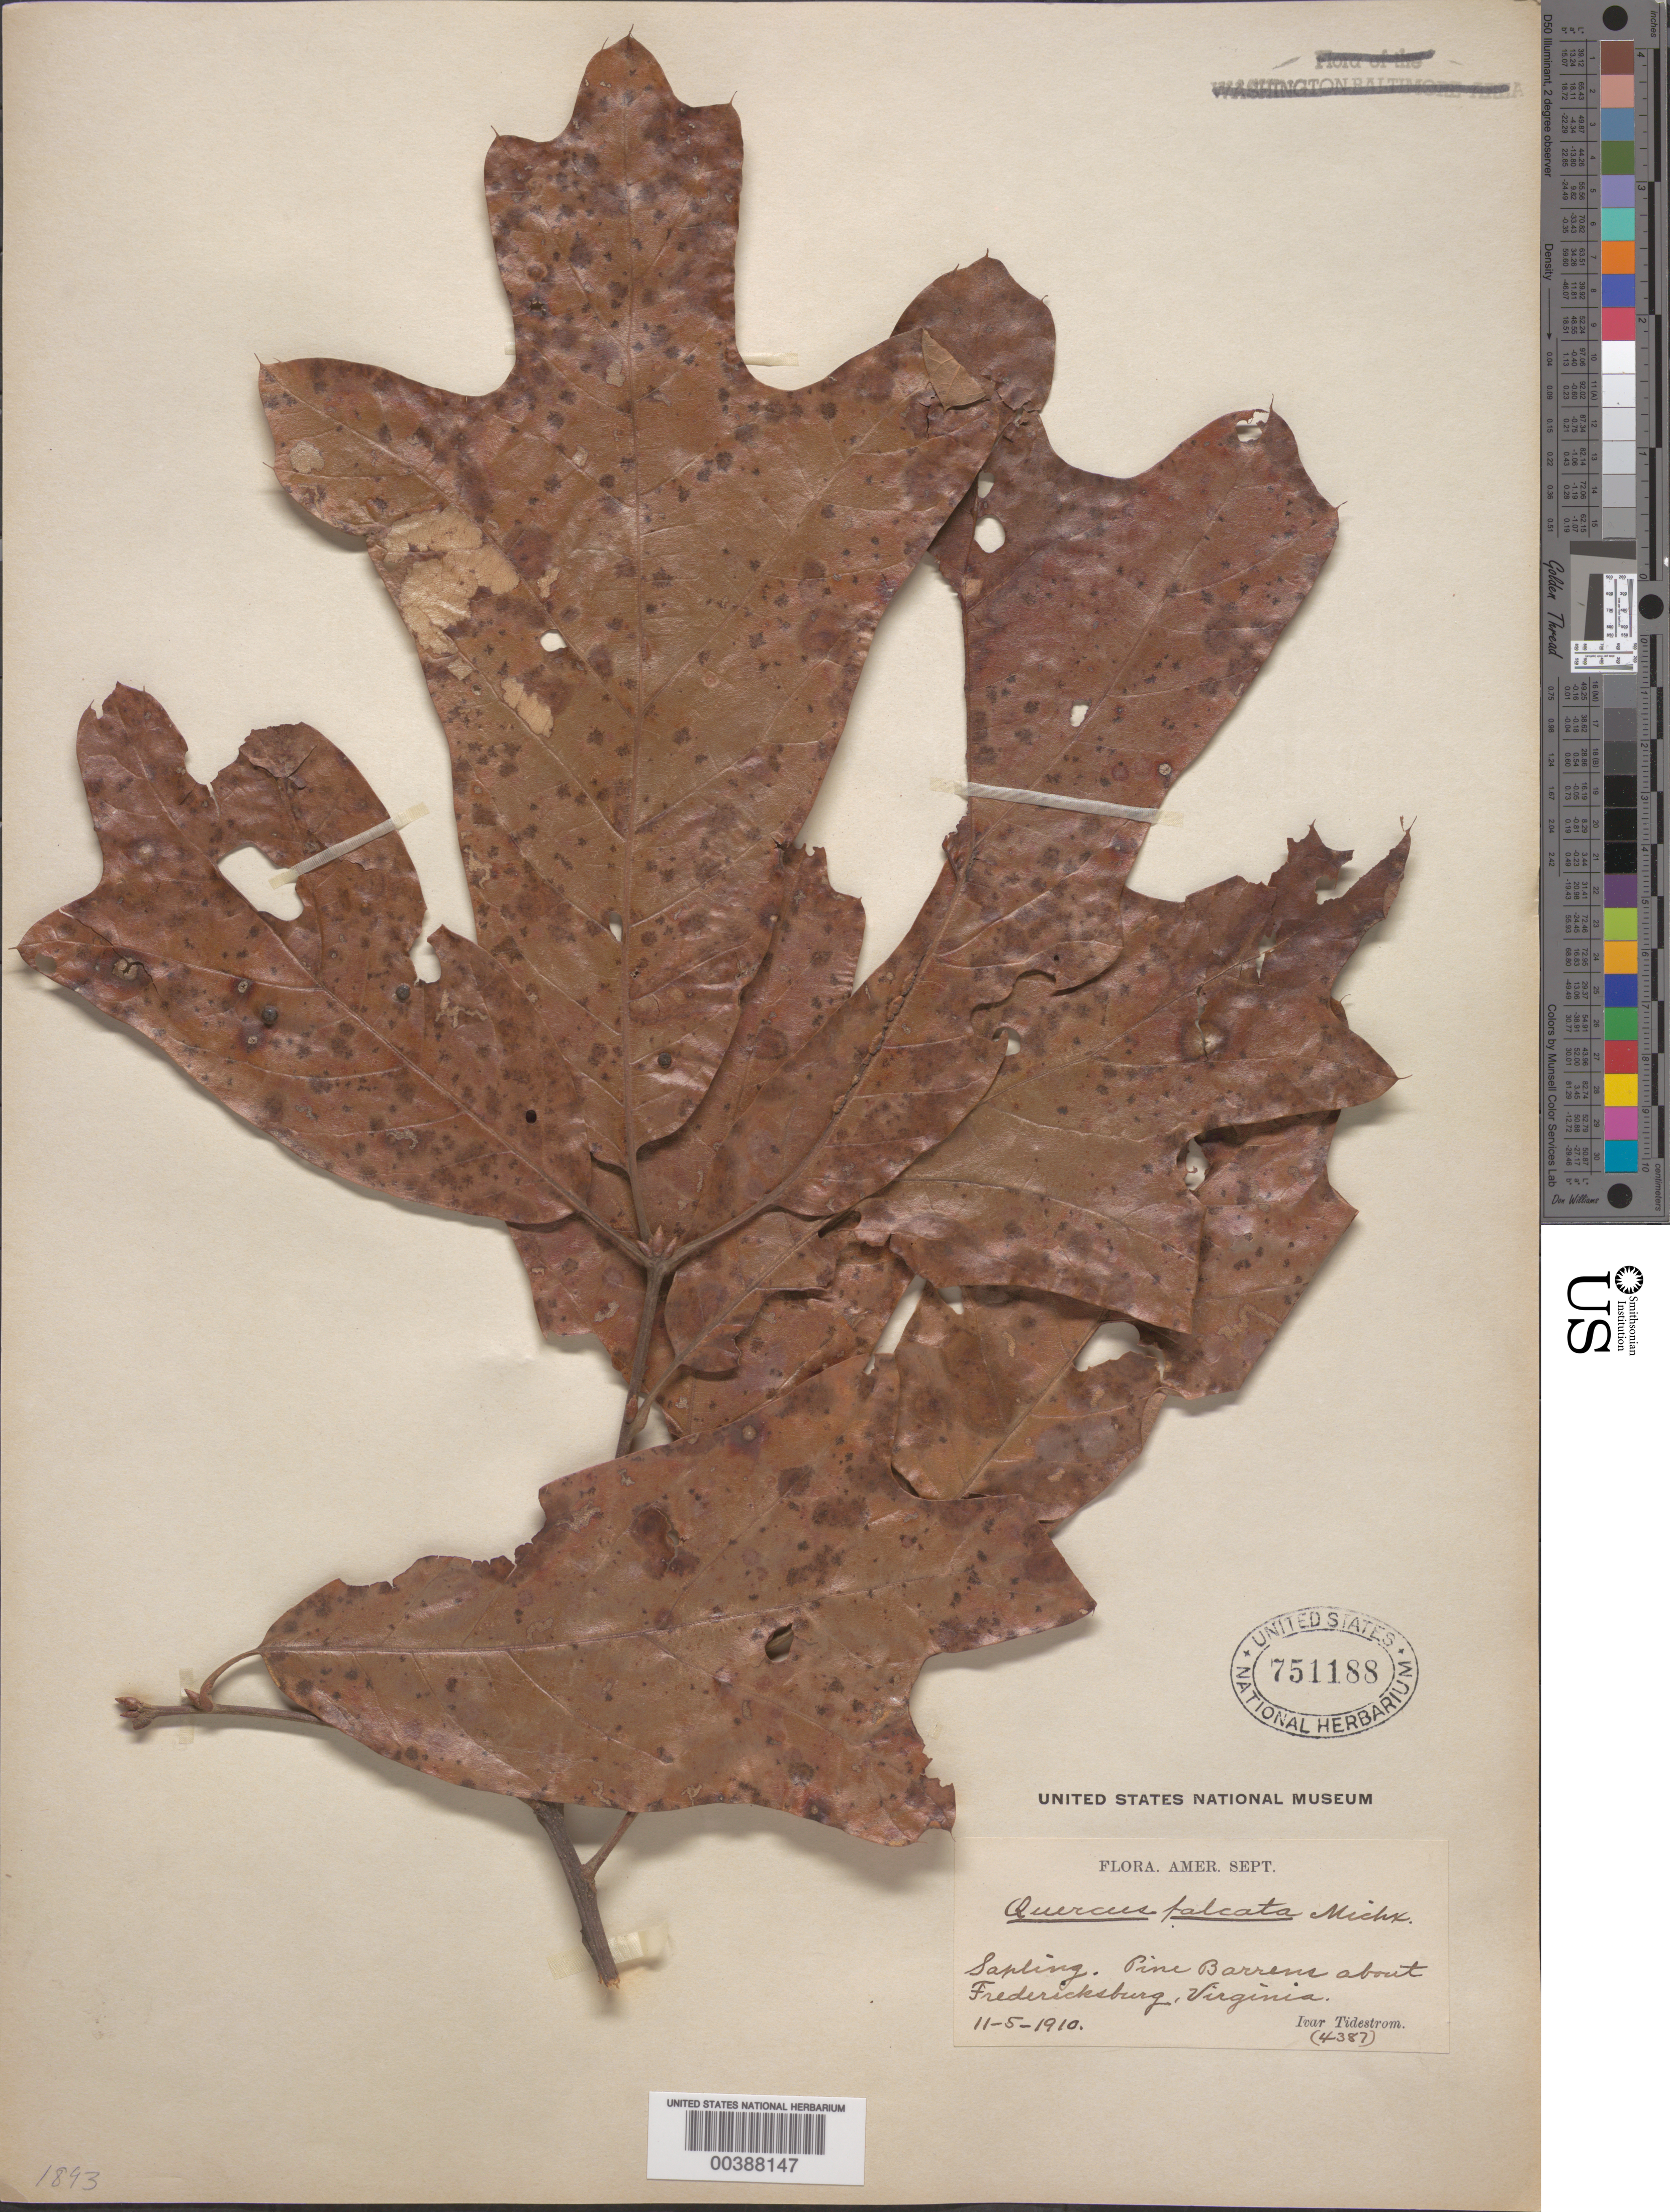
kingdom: Plantae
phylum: Tracheophyta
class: Magnoliopsida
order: Fagales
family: Fagaceae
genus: Quercus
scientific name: Quercus falcata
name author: Michx.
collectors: I. F. Tidestrom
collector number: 4387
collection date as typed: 05 Nov 1910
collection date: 1910-11-05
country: United States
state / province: Virginia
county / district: City of Fredericksburg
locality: Fredericksburg. [within Spotsylvania County]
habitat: Pine barrens.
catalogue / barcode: US 751188